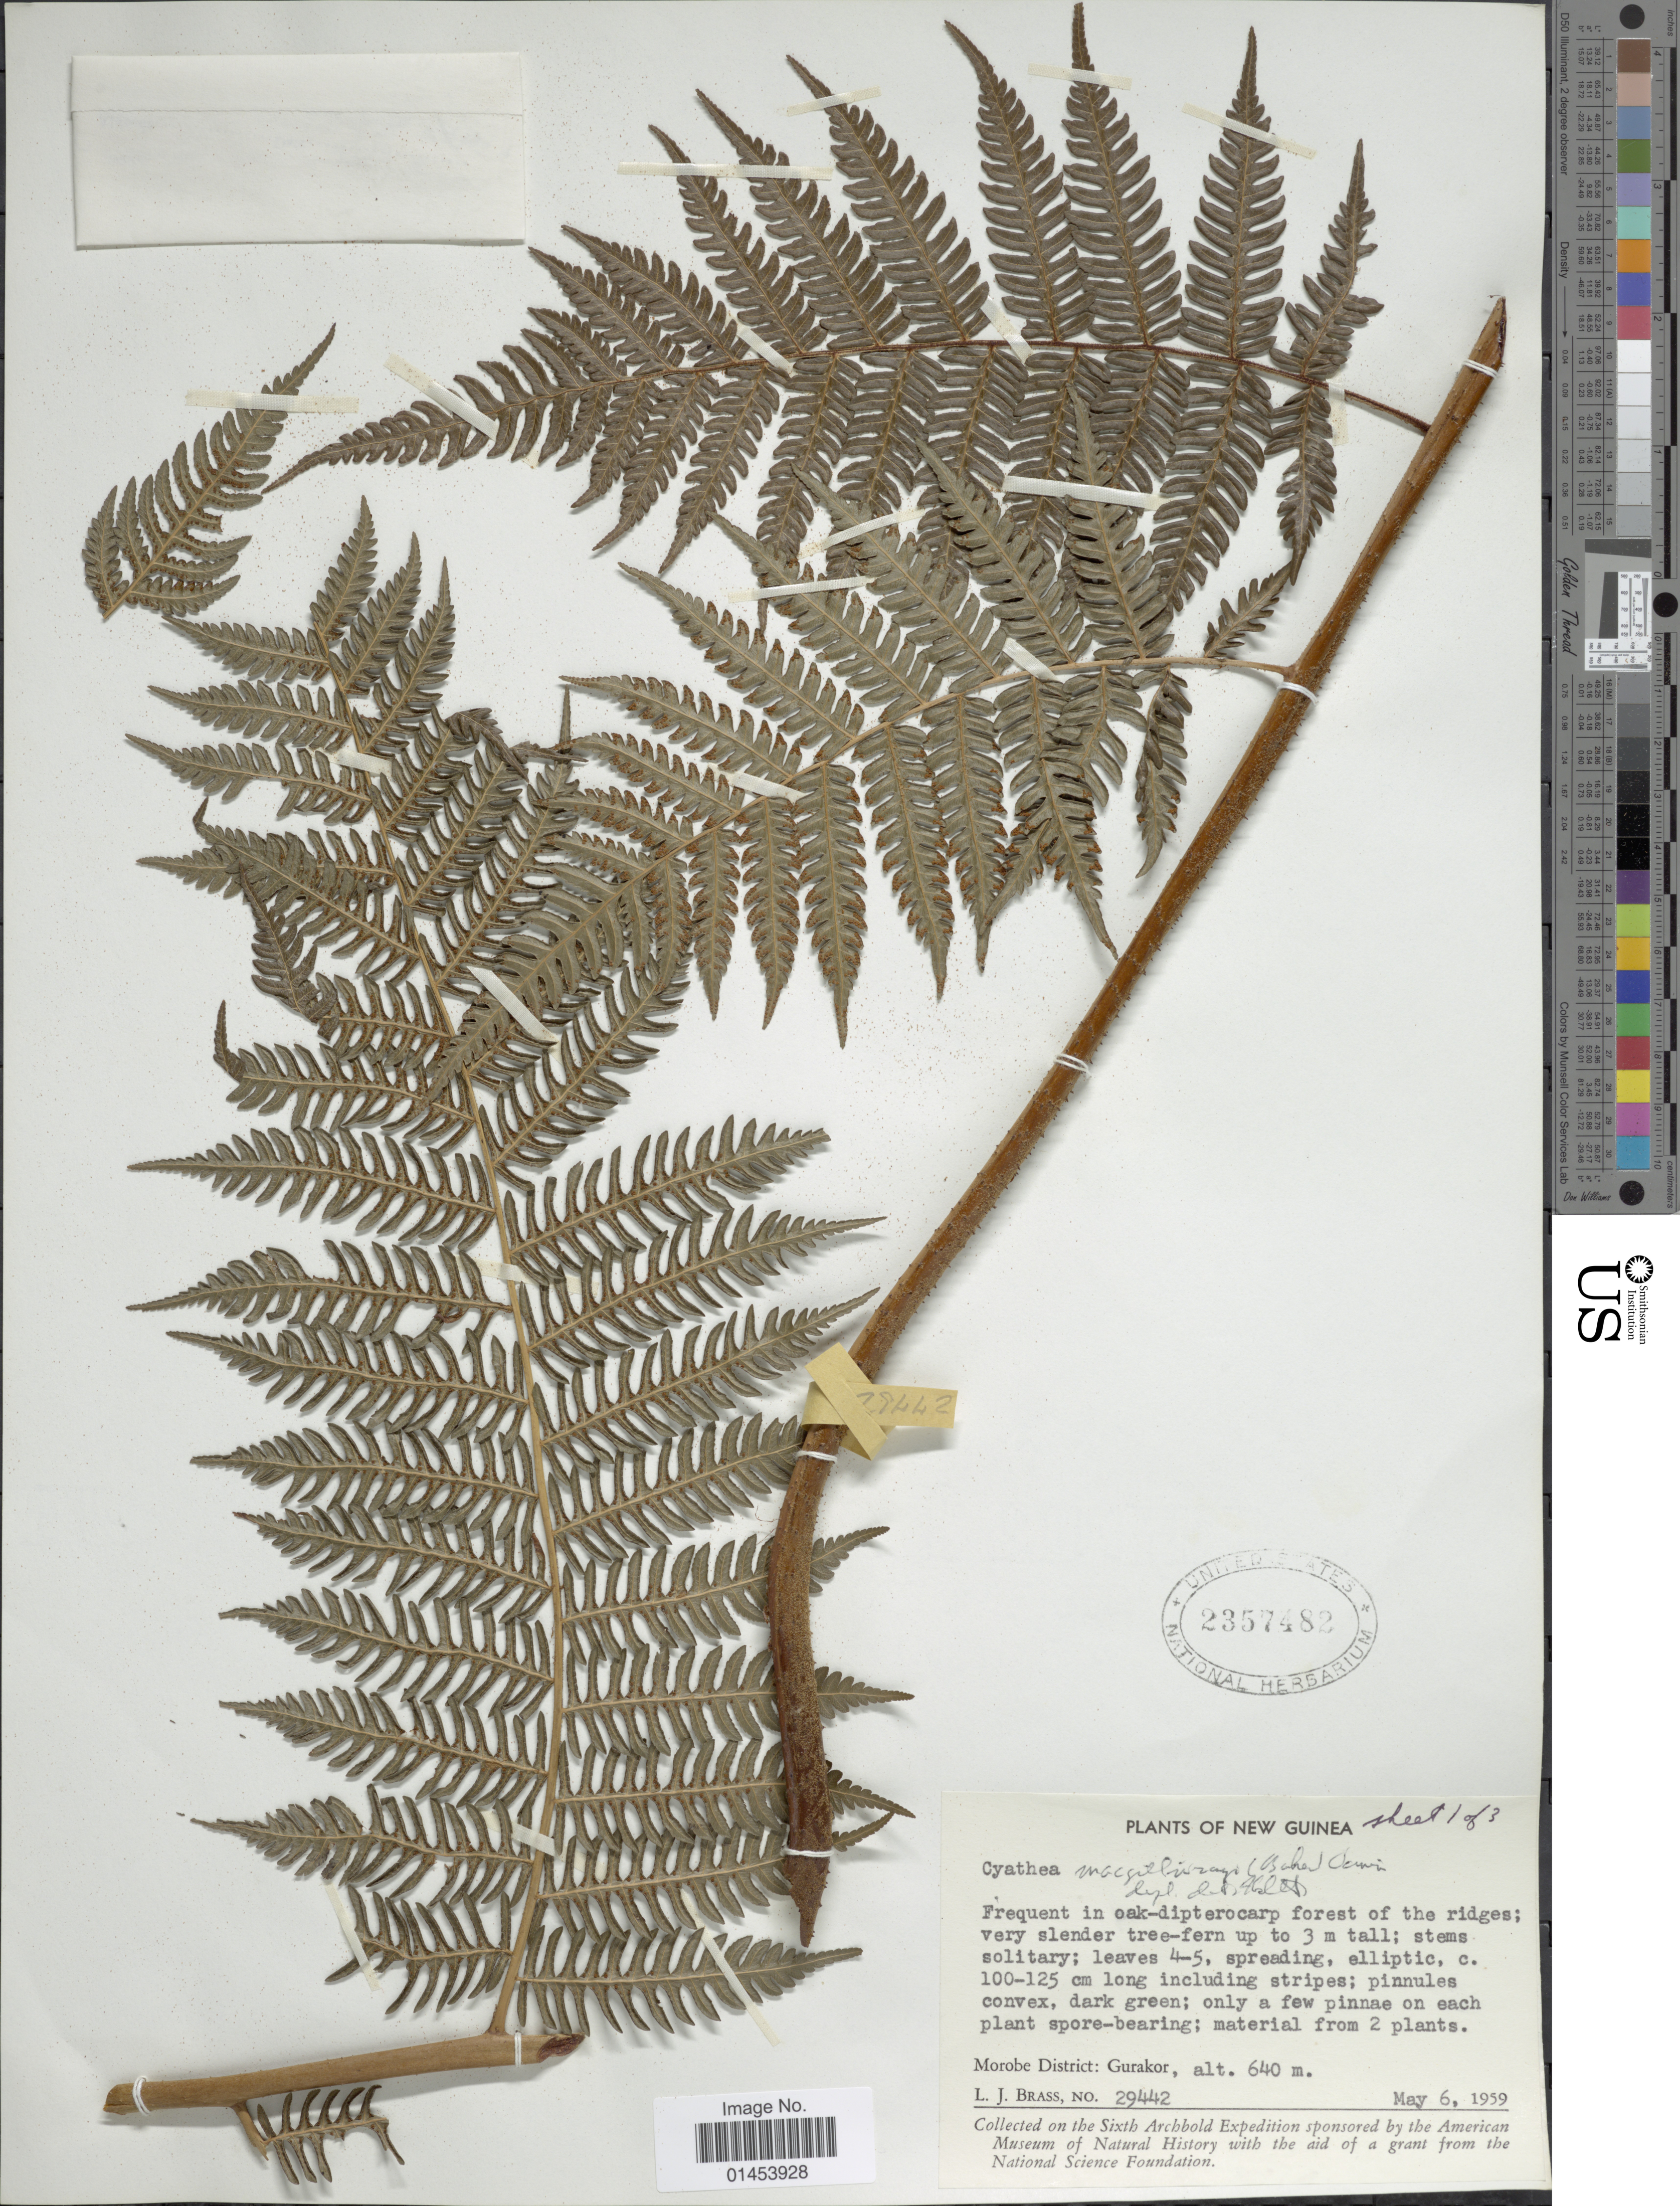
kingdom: Plantae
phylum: Tracheophyta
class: Polypodiopsida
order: Cyatheales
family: Cyatheaceae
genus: Cyathea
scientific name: Cyathea macgillivrayi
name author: (Baker) Domin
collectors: L. J. Brass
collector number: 29442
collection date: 1959-05-06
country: Papua New Guinea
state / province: Morobe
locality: Nw Guinea. Morobe District: Gurakor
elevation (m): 640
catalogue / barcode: US 2357482